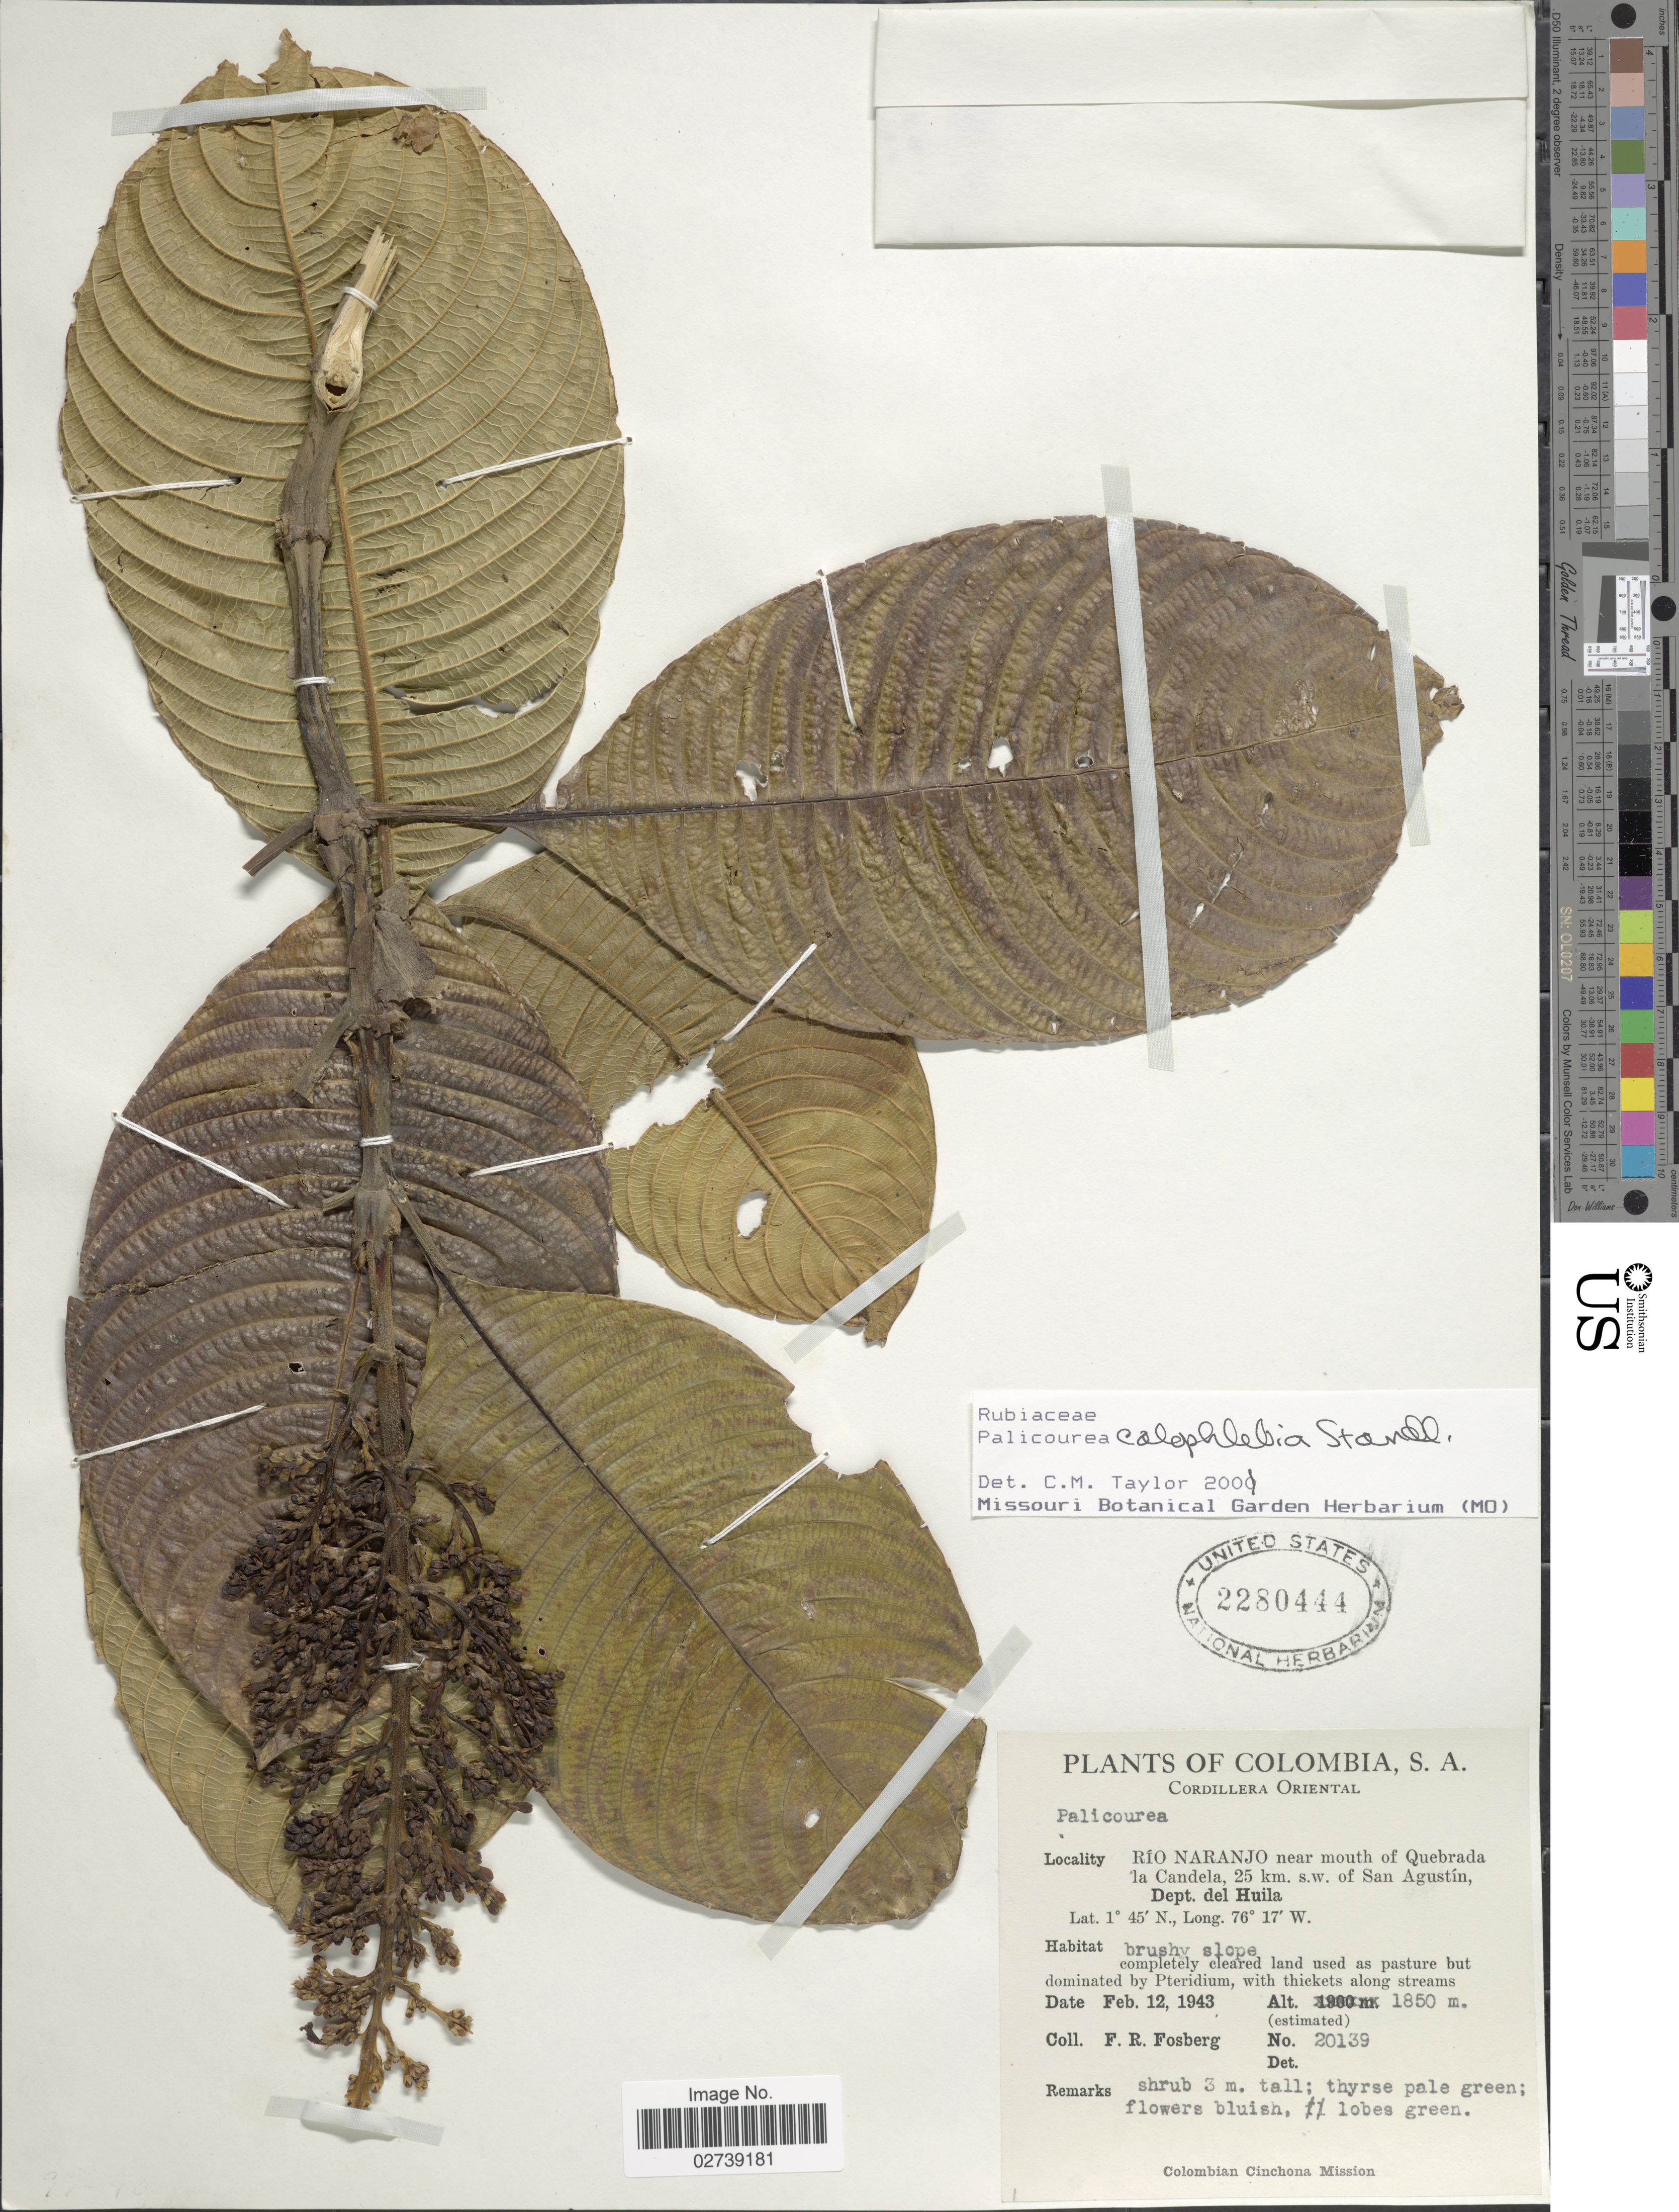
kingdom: Plantae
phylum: Tracheophyta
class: Magnoliopsida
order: Gentianales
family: Rubiaceae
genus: Palicourea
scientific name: Palicourea calophlebia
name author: Standl.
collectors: F. R. Fosberg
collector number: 20139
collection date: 1943-02-12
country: Colombia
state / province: Huila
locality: Cordillera Oriental. Rio Naranjo near mouth of Quebrada la Candela, 25 km. s.w. of San Agustin, Dept. del Huila.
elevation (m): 1850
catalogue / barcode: US 2280444